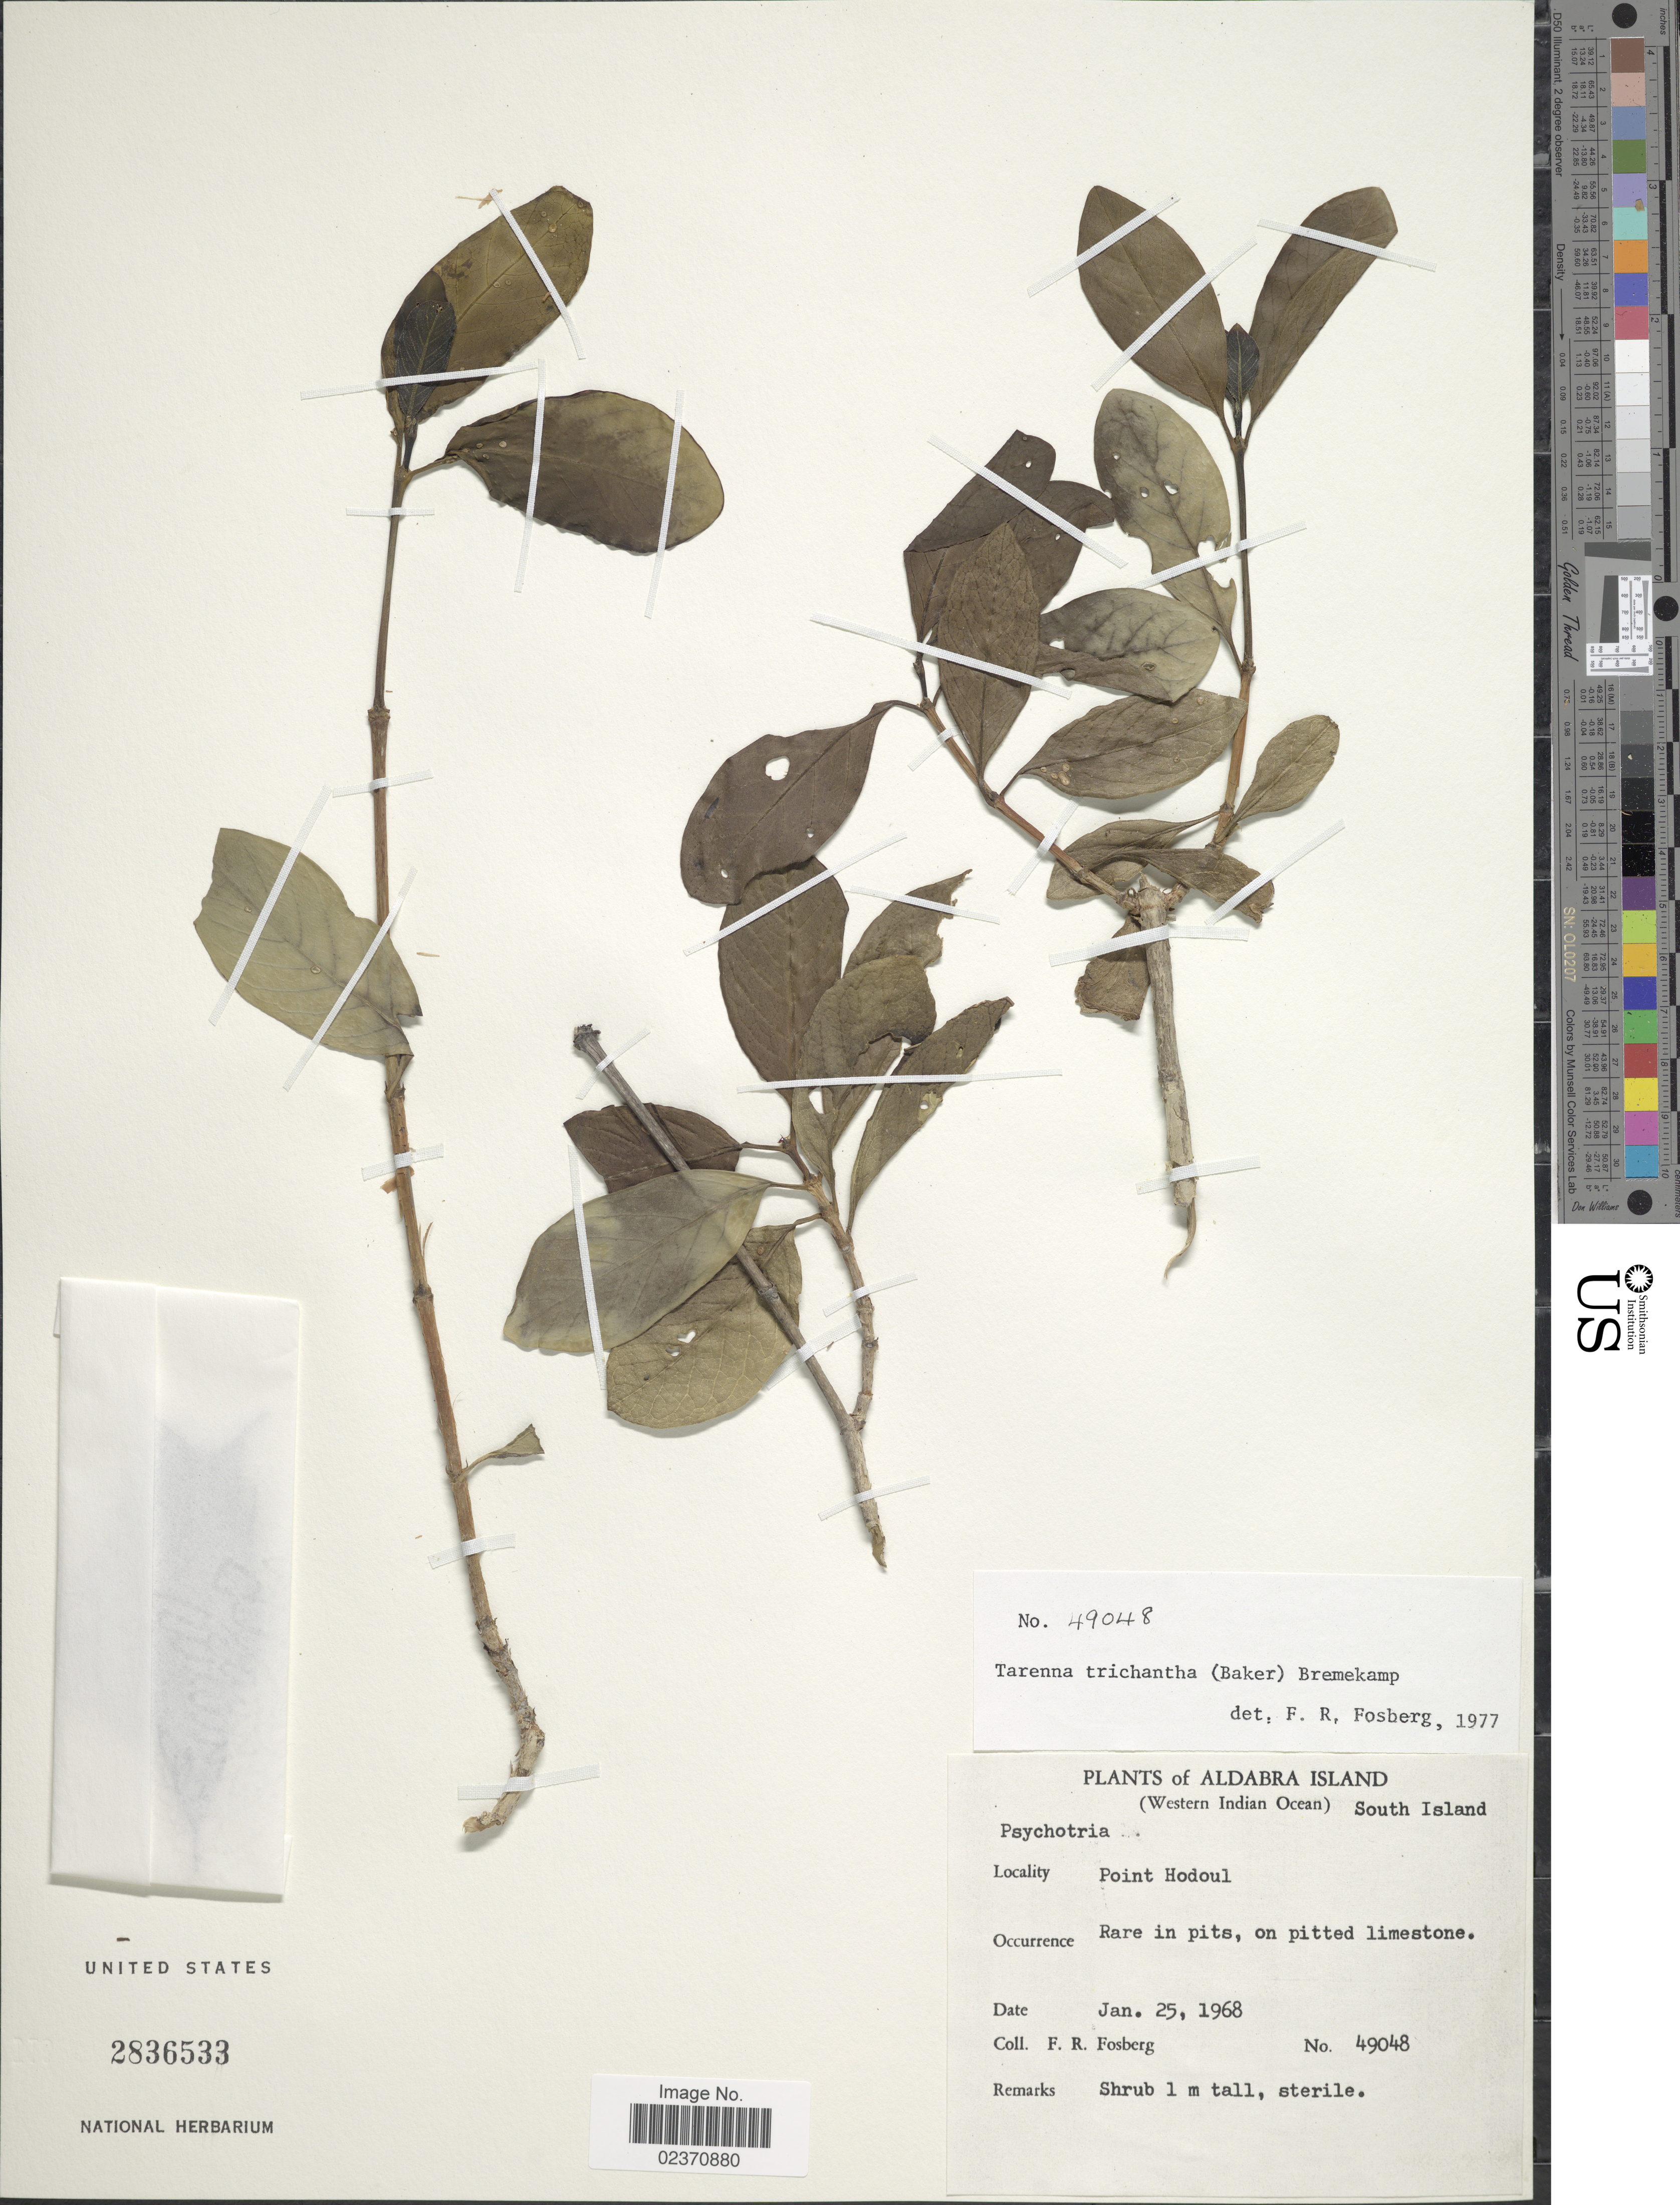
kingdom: Plantae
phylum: Tracheophyta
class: Magnoliopsida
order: Gentianales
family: Rubiaceae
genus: Paracephaelis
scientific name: Paracephaelis trichantha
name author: (Baker) De Block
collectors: F. R. Fosberg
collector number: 49048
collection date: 1968-01-25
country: Seychelles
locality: Aldabra Island, (Western Indian Ocean) South Island, Point Hodoul.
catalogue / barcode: US 2836533